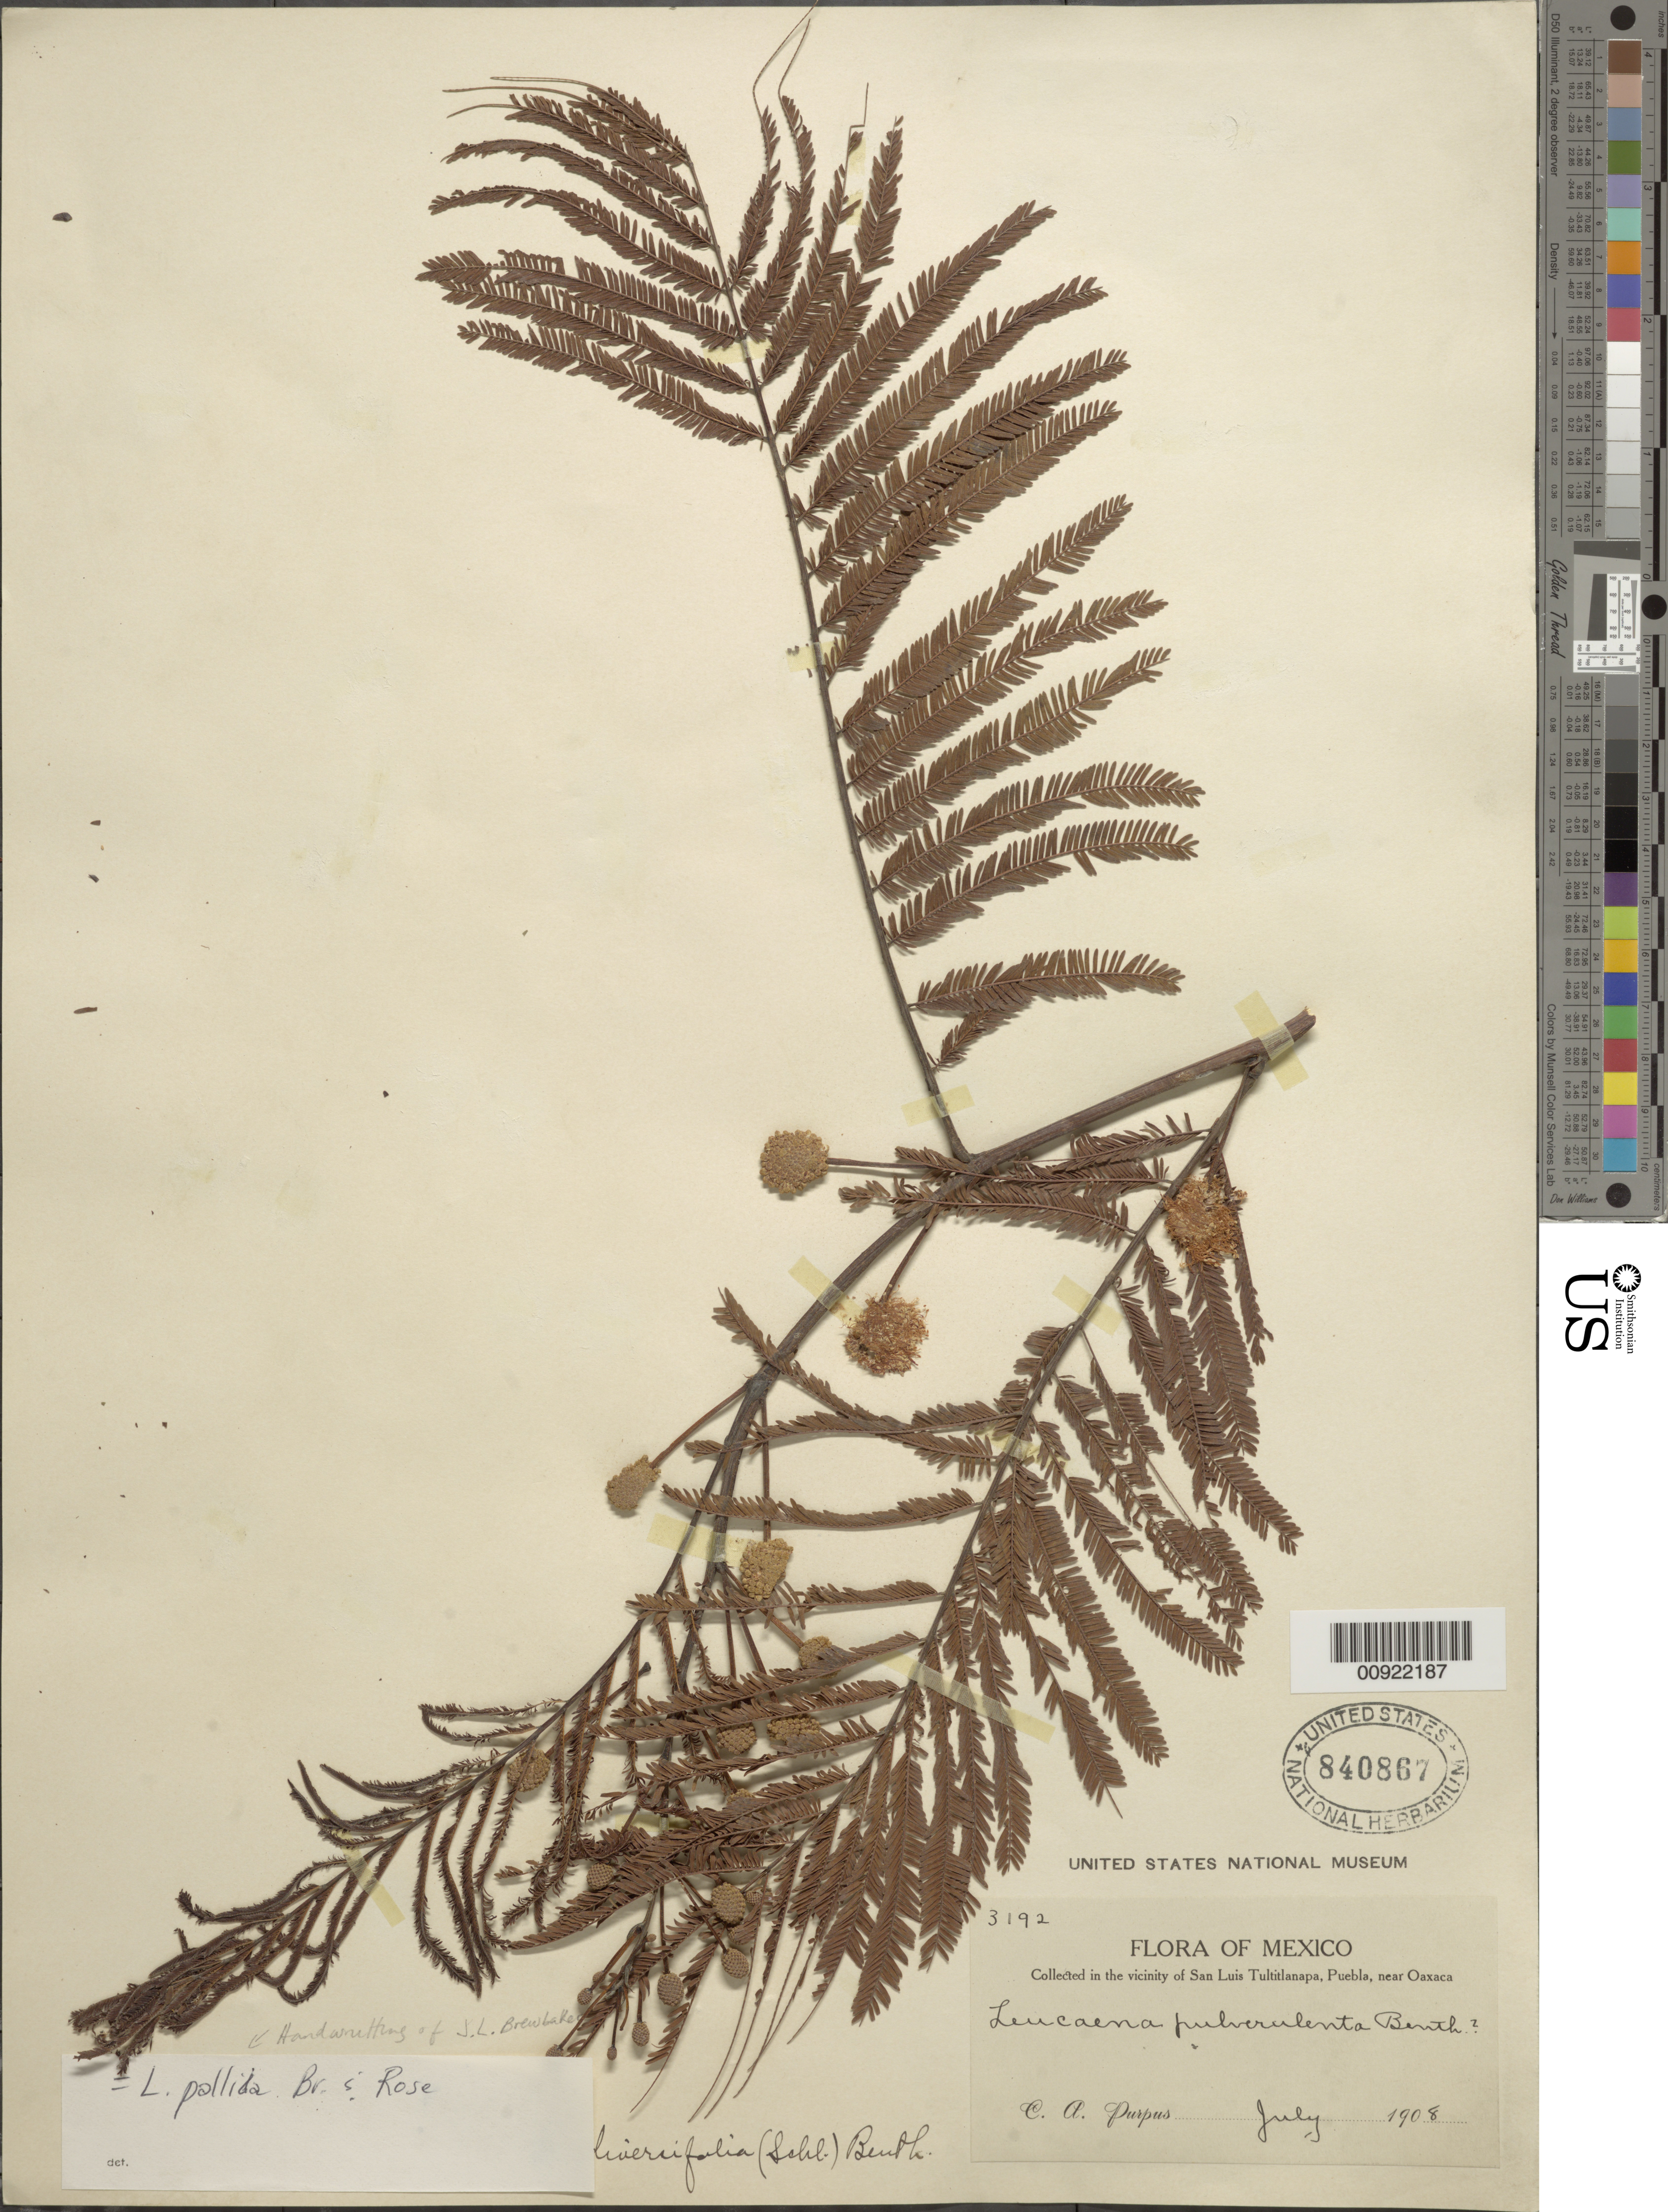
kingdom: Plantae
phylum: Tracheophyta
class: Magnoliopsida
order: Fabales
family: Fabaceae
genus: Leucaena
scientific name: Leucaena pallida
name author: Britton & Rose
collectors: C. A. Purpus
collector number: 3192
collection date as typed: Jul 1908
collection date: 1908-07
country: Mexico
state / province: Puebla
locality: In the vicinity of San Luis Tultitlanapa, Puebla, near Oaxaca.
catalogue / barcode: US 840867